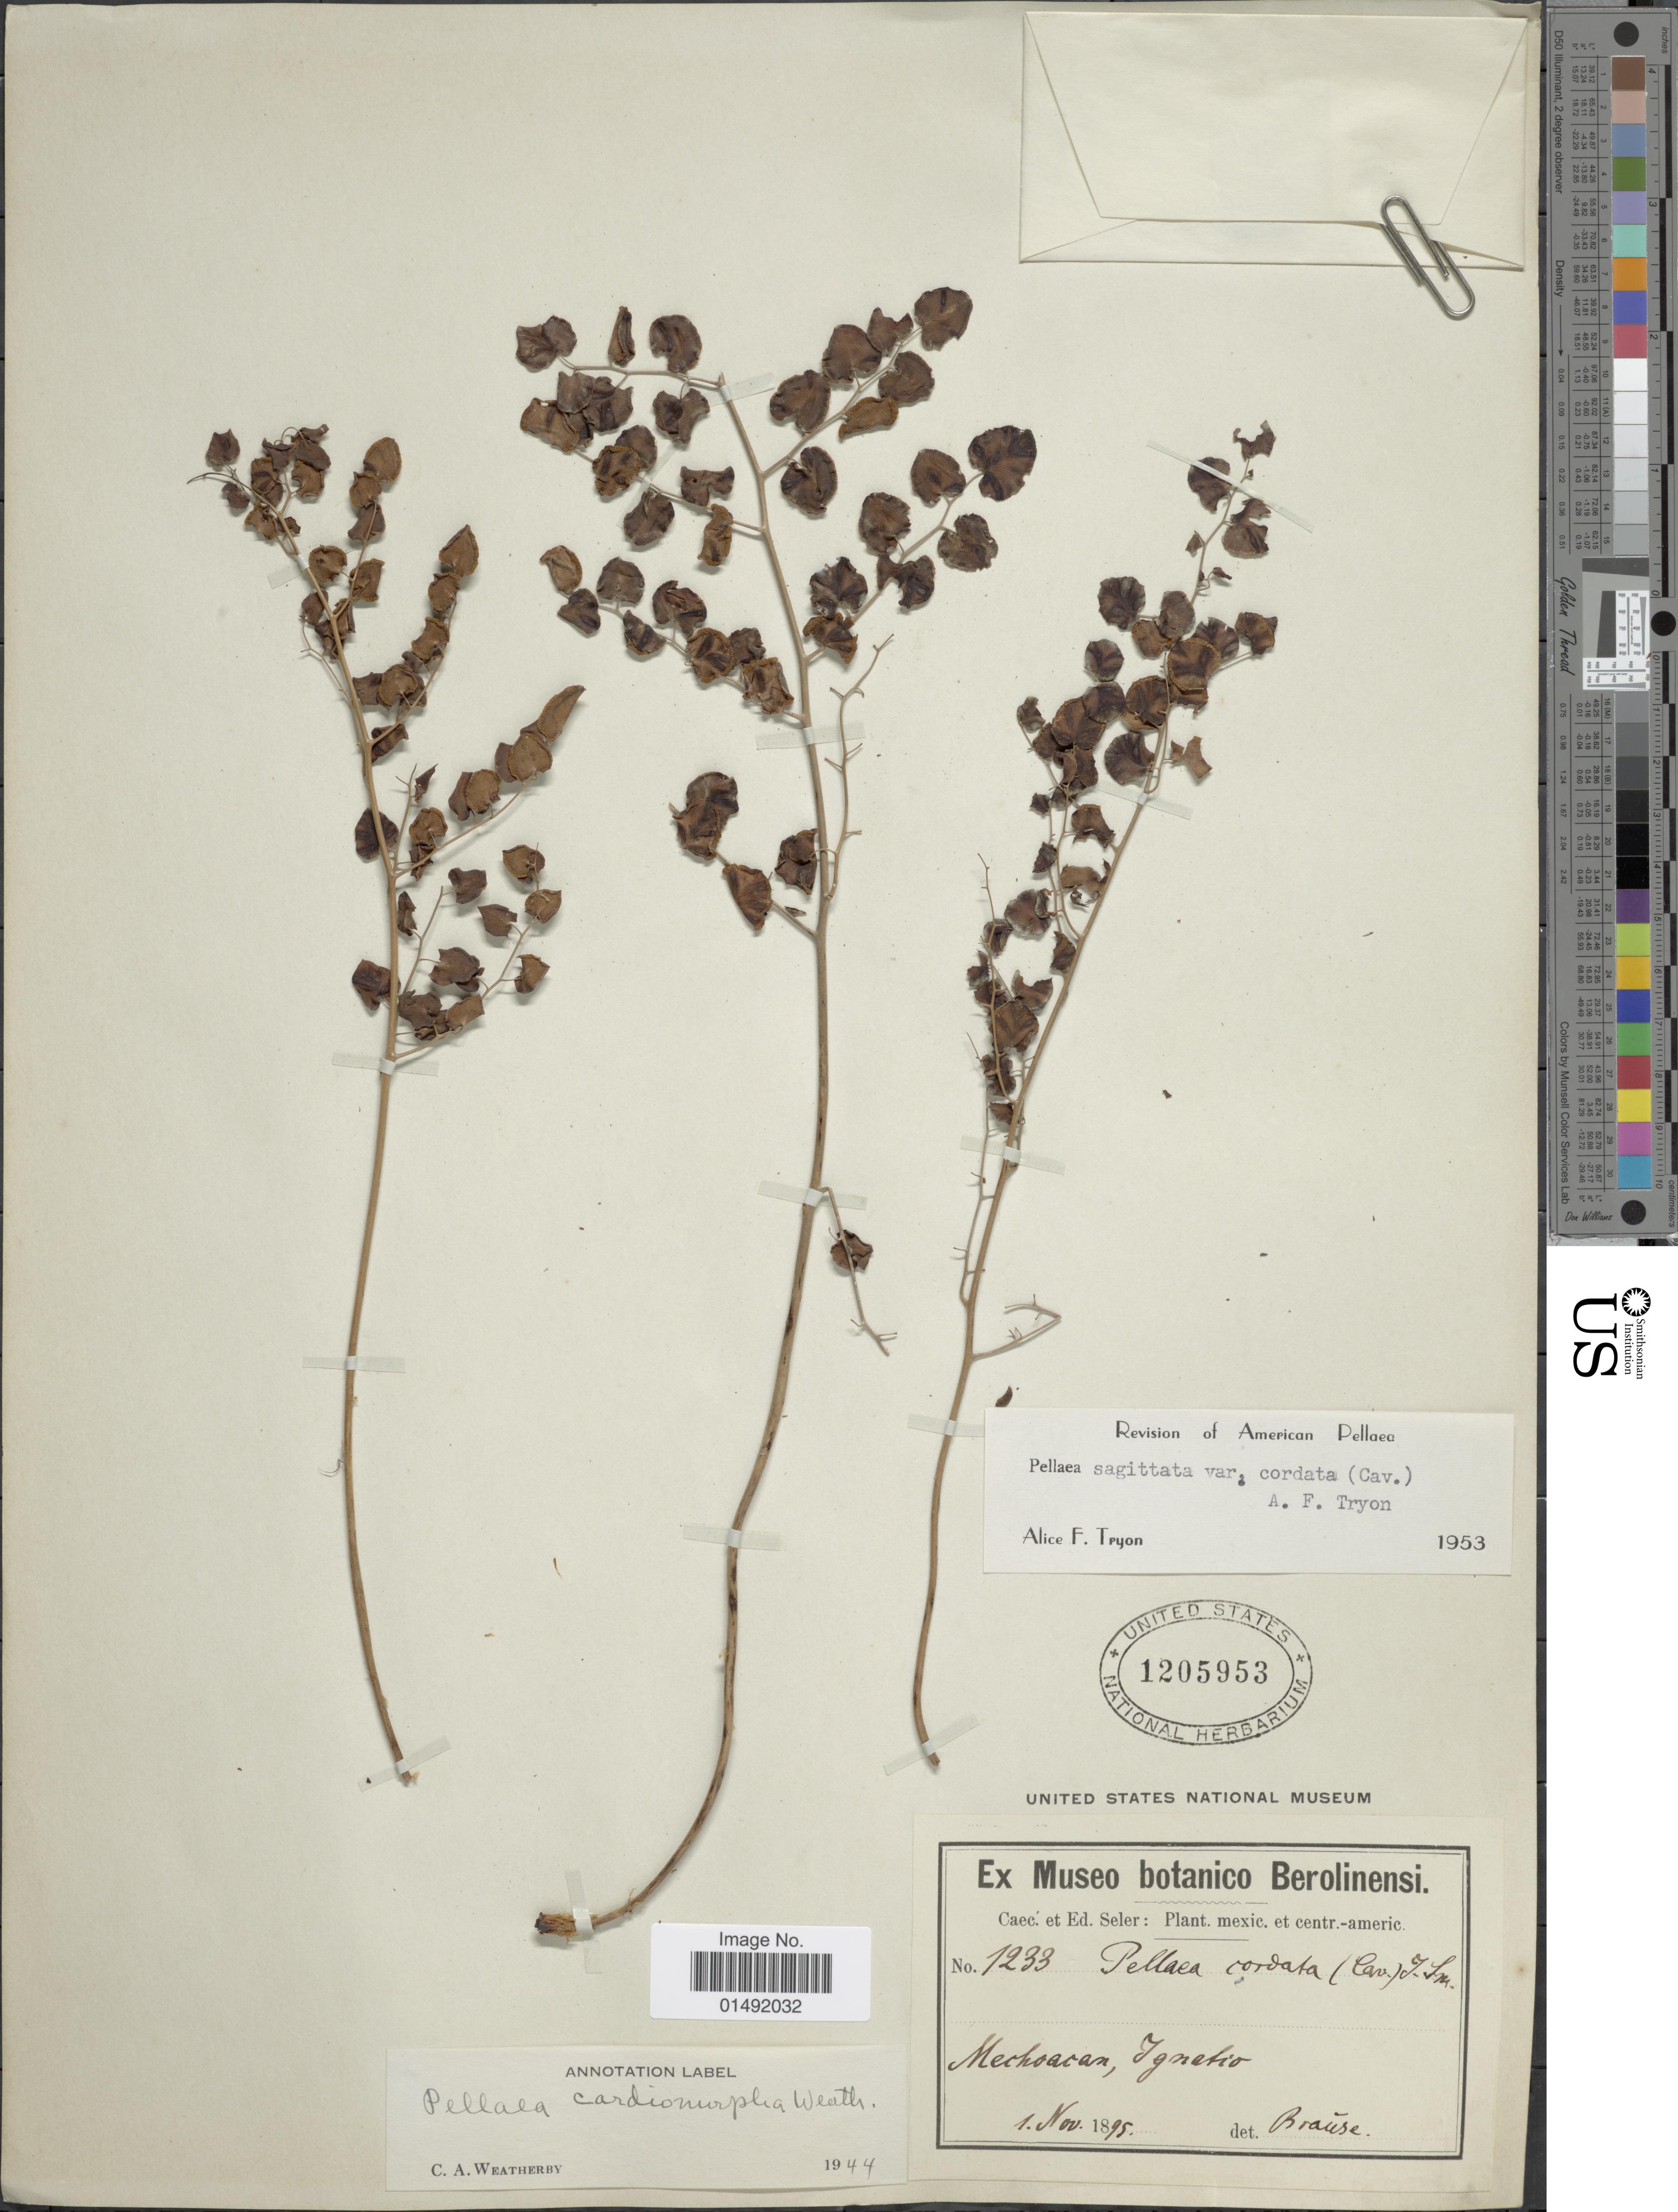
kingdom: Plantae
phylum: Tracheophyta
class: Polypodiopsida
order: Polypodiales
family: Pteridaceae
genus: Pellaea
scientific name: Pellaea sagittata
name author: (Cav.) Link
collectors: Brause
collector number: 1233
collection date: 1895-11-01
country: Mexico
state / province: Michoacán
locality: Ignatio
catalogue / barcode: US 1205953